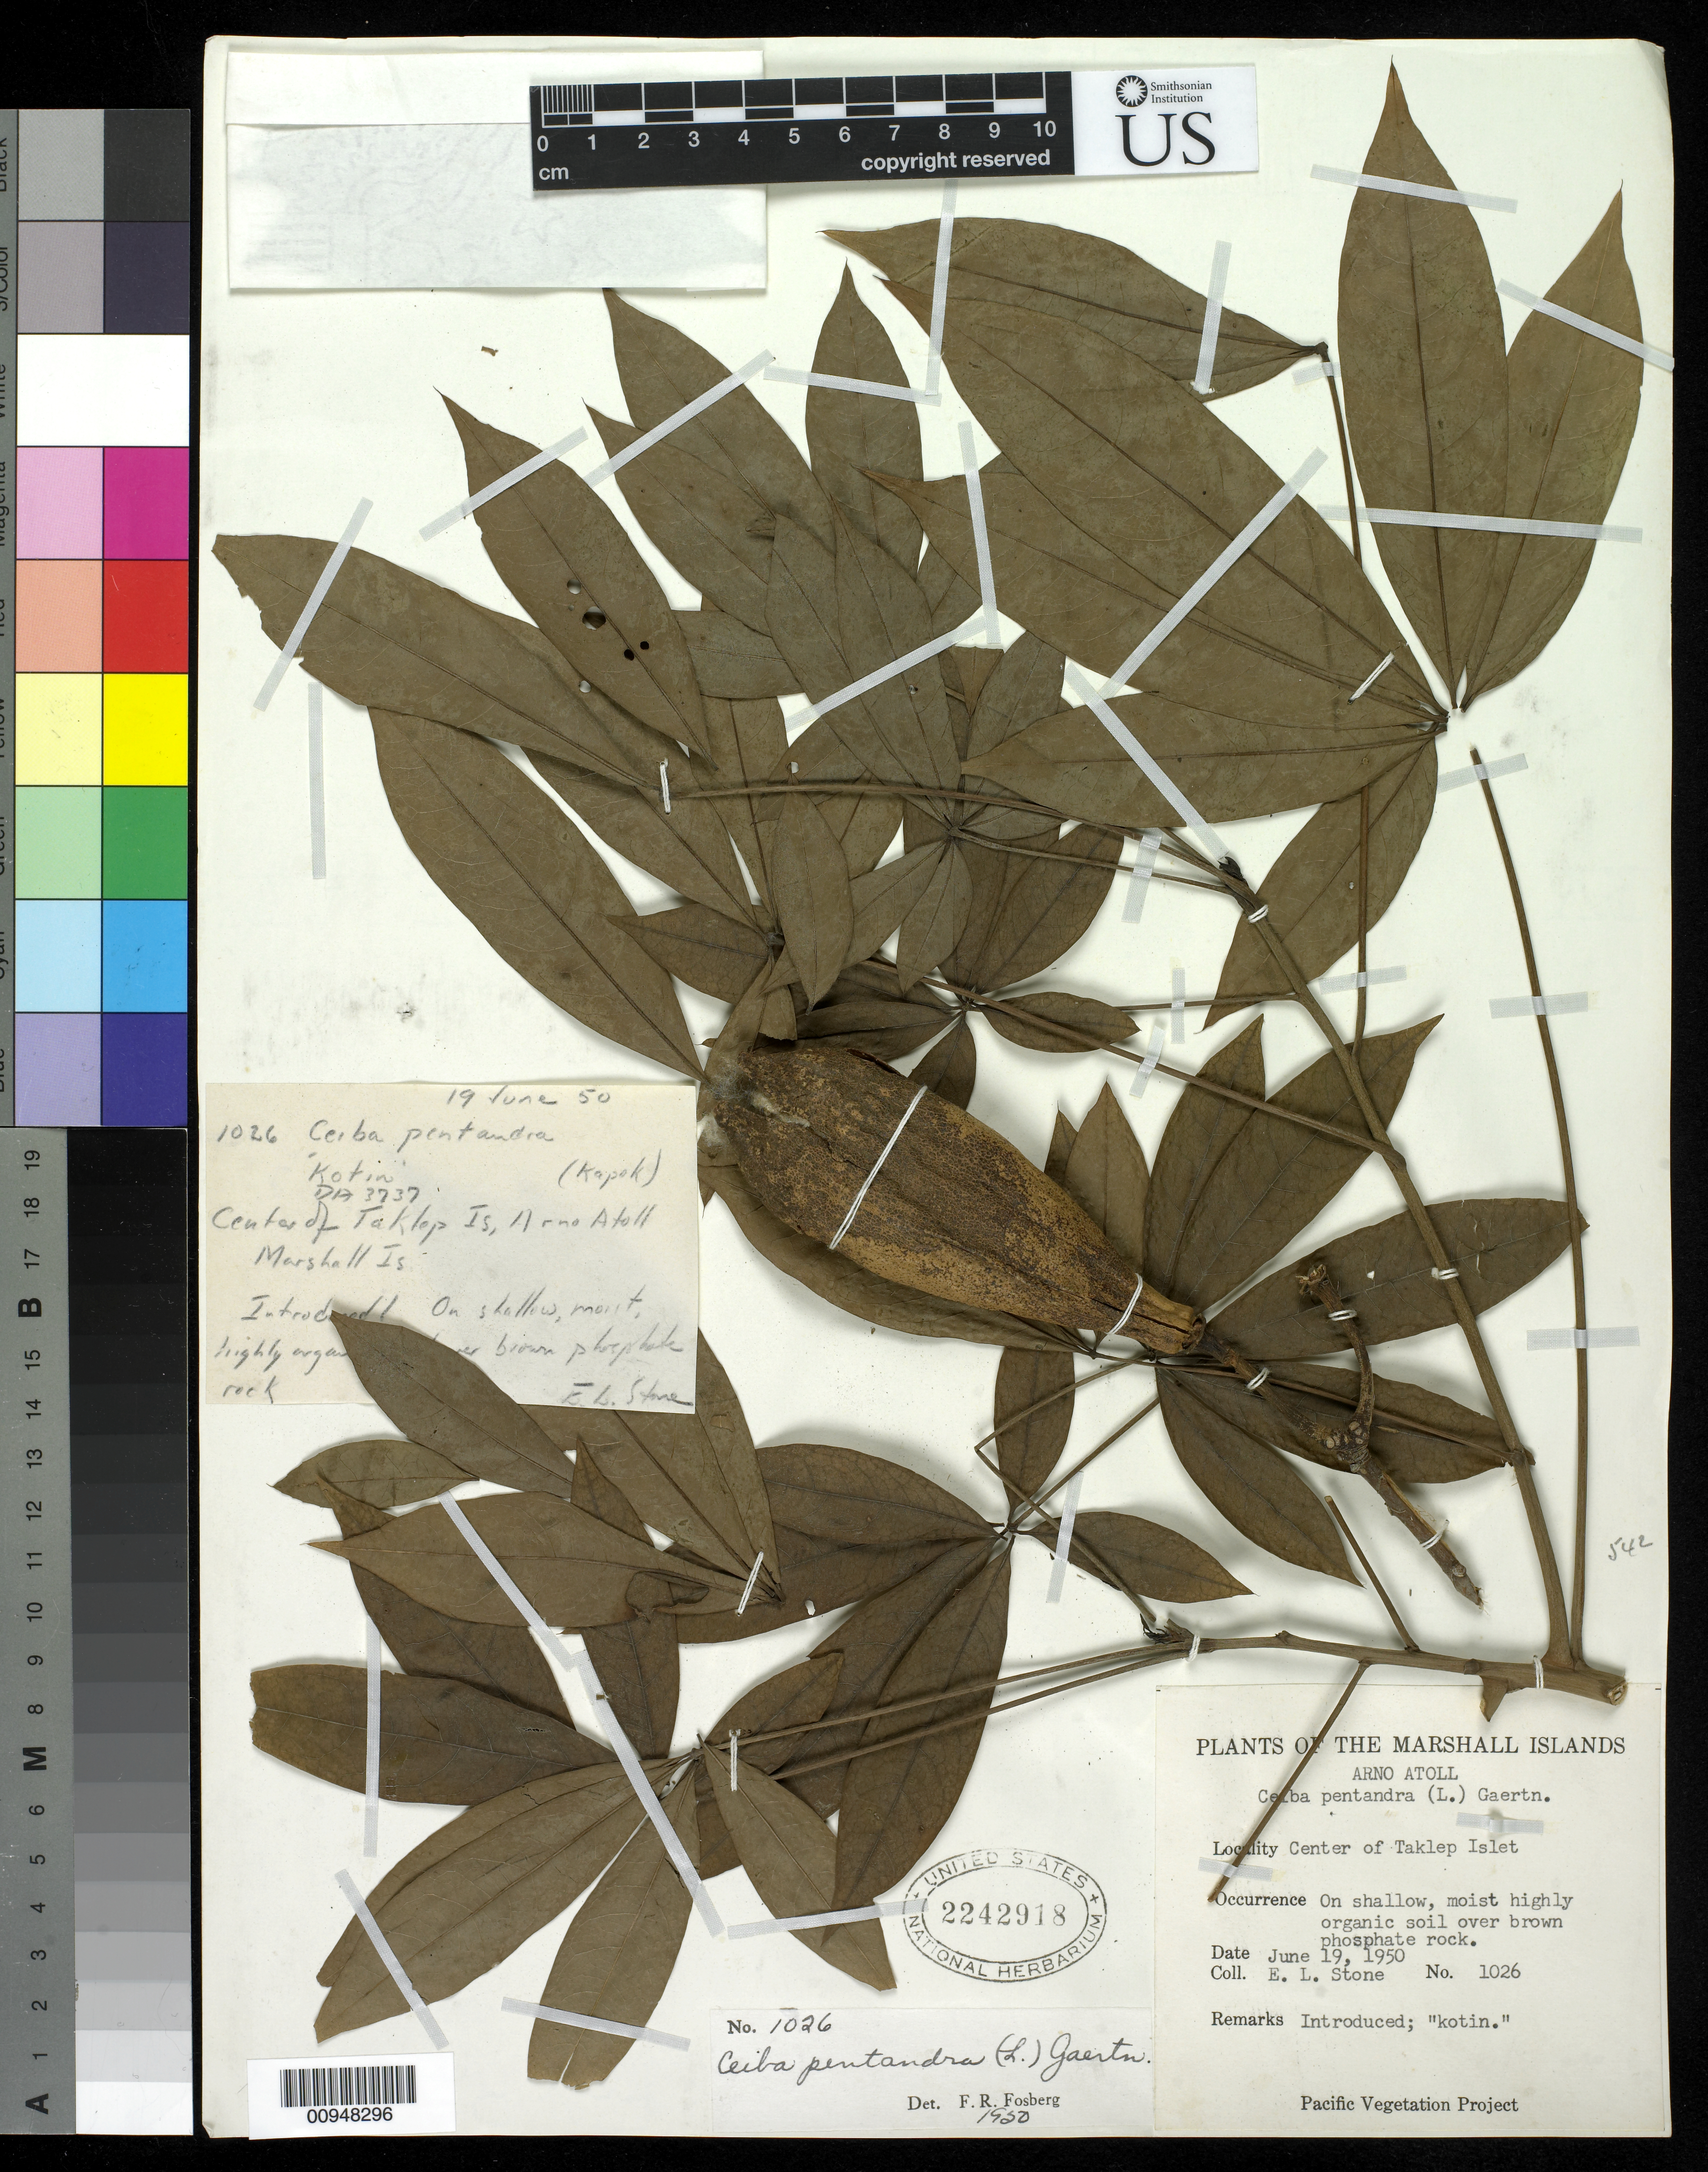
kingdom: Plantae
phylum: Tracheophyta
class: Magnoliopsida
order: Malvales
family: Malvaceae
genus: Ceiba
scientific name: Ceiba pentandra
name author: (L.) Gaertn.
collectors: E. L. Stone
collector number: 1026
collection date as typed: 19 Jun 1950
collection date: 1950-06-19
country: Marshall Islands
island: Arno Atoll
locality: Center of Taklep Islet.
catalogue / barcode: US 2242918